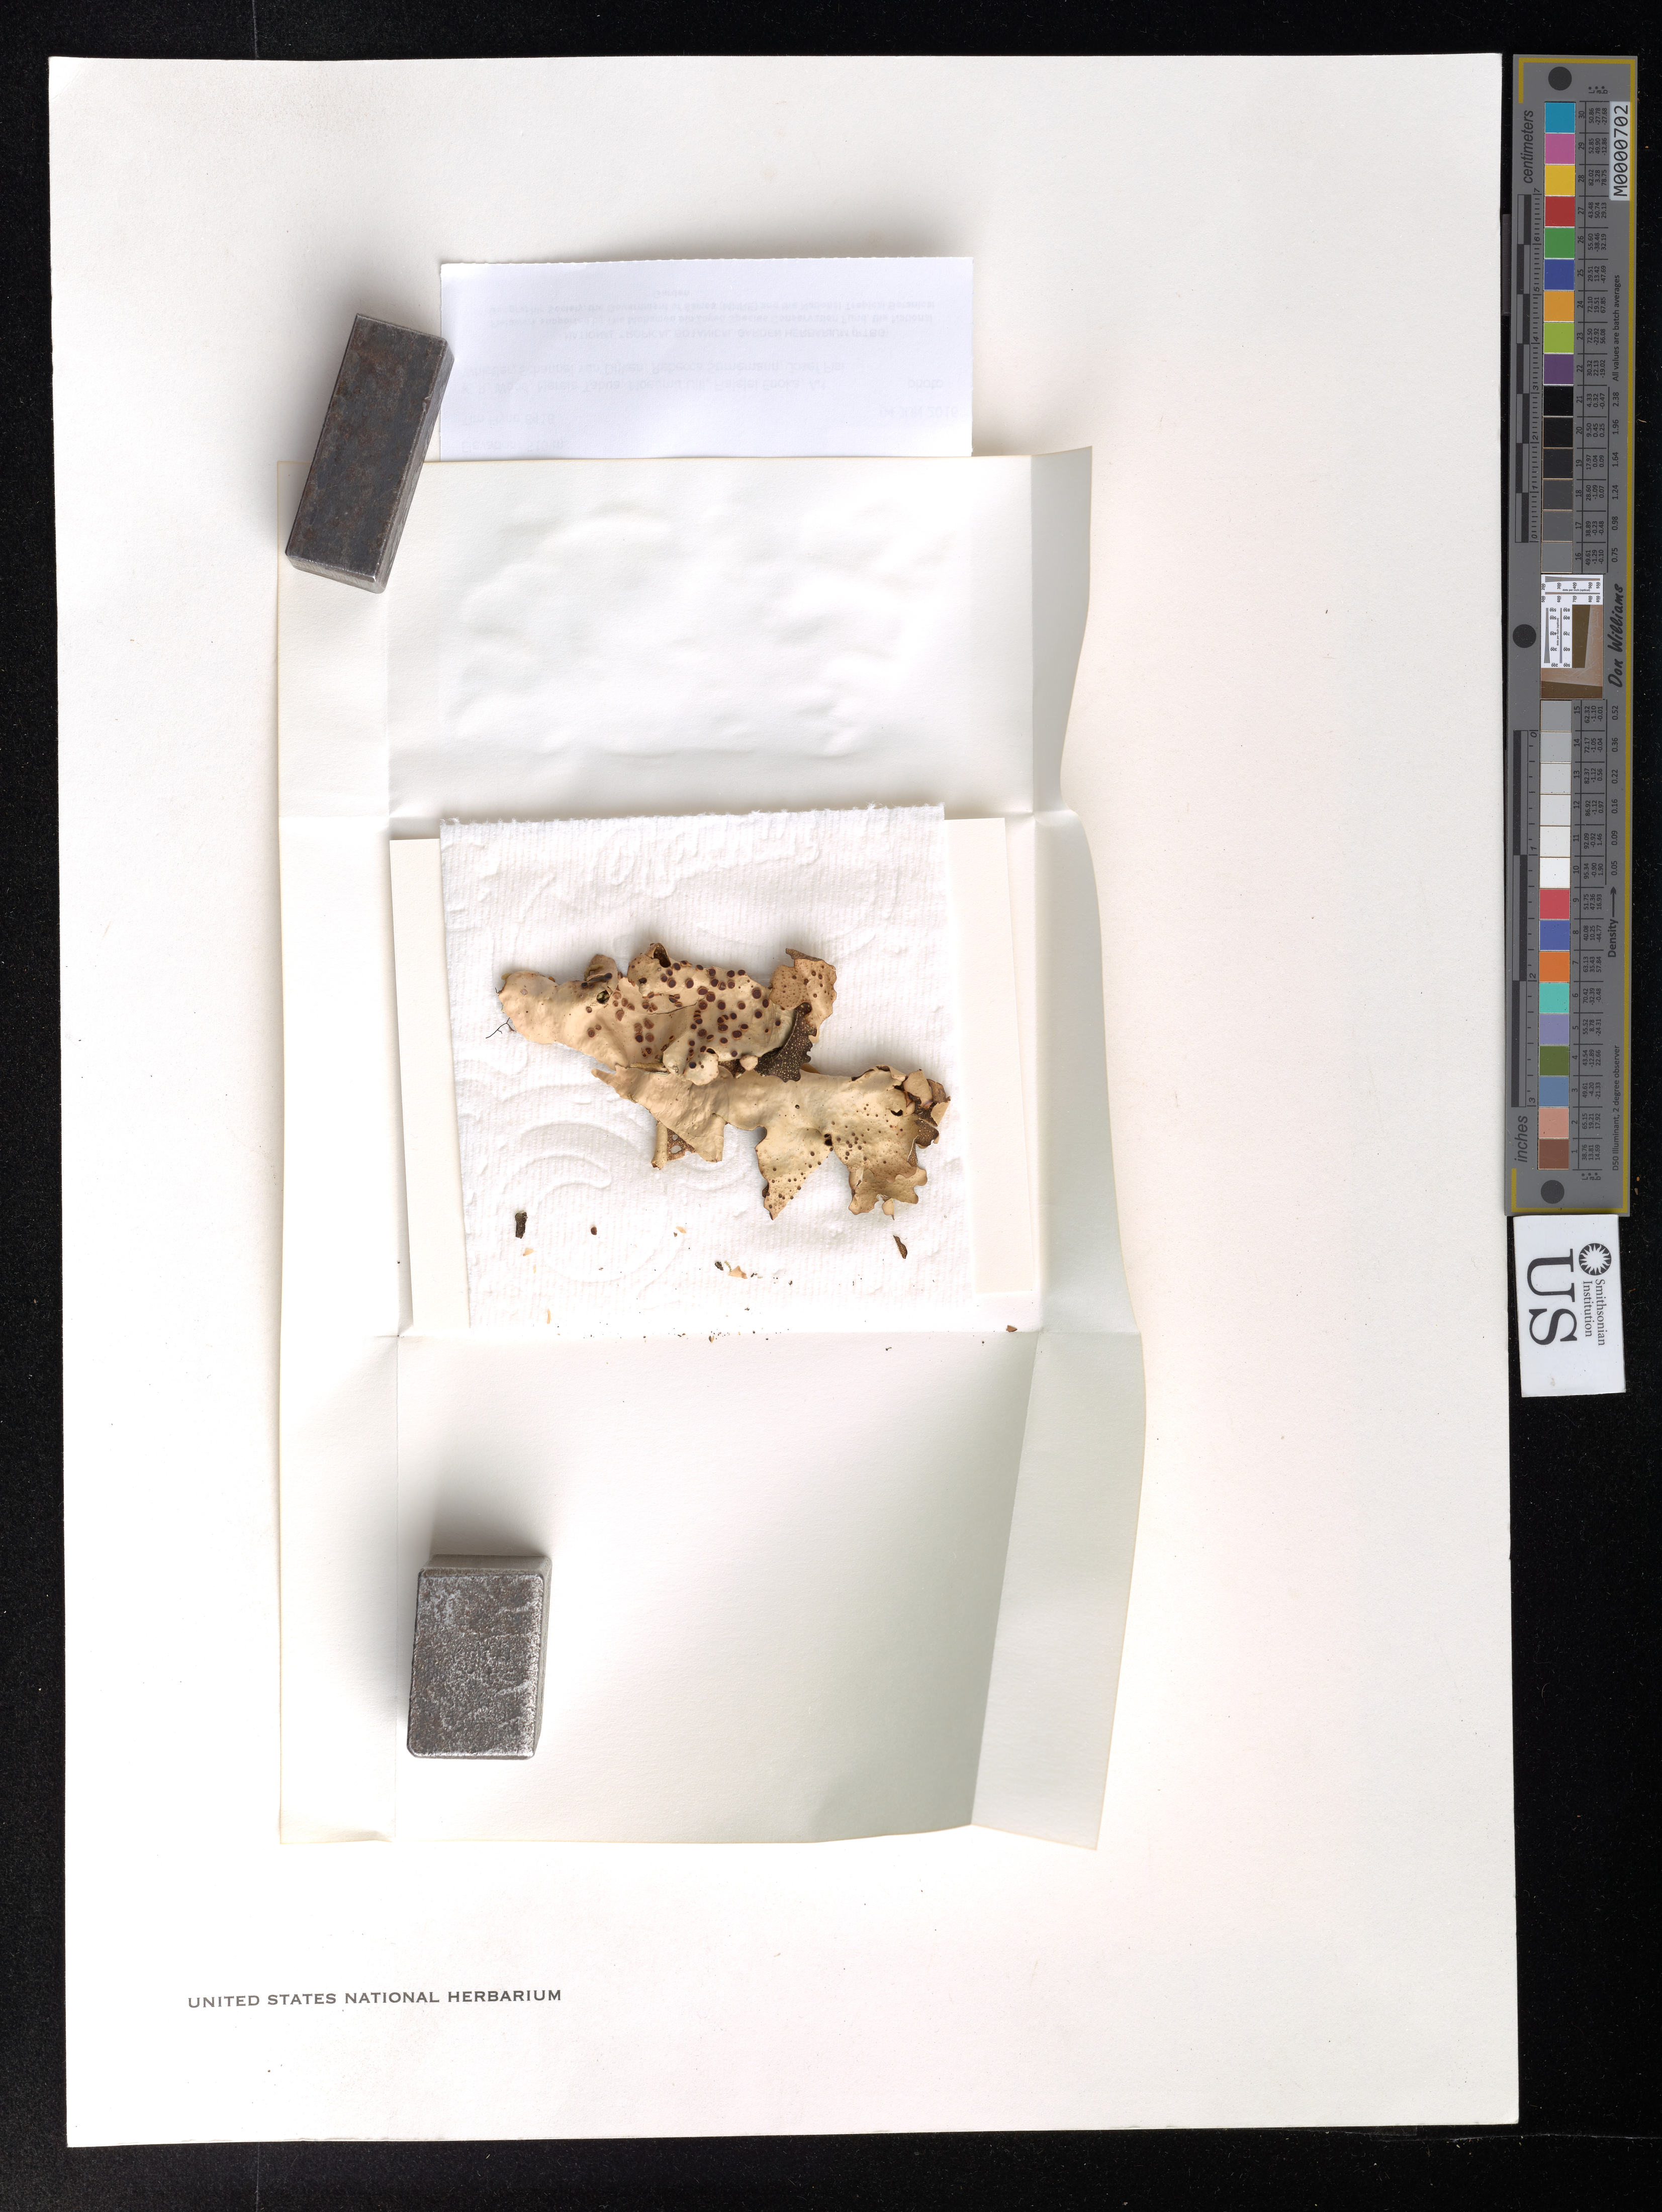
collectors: T. W. Flynn et al.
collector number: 8418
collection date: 2016-06-04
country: Samoa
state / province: Vaa-O-Fonoti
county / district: Upolu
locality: Trail from Saletele Village at Sauago Bay to ridge leading to Mt. Fao.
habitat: Ridge forest. W/Metrosideros, Cyathea, Astronidium, Fagraea, Oleandra, Freycinetia.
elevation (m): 519